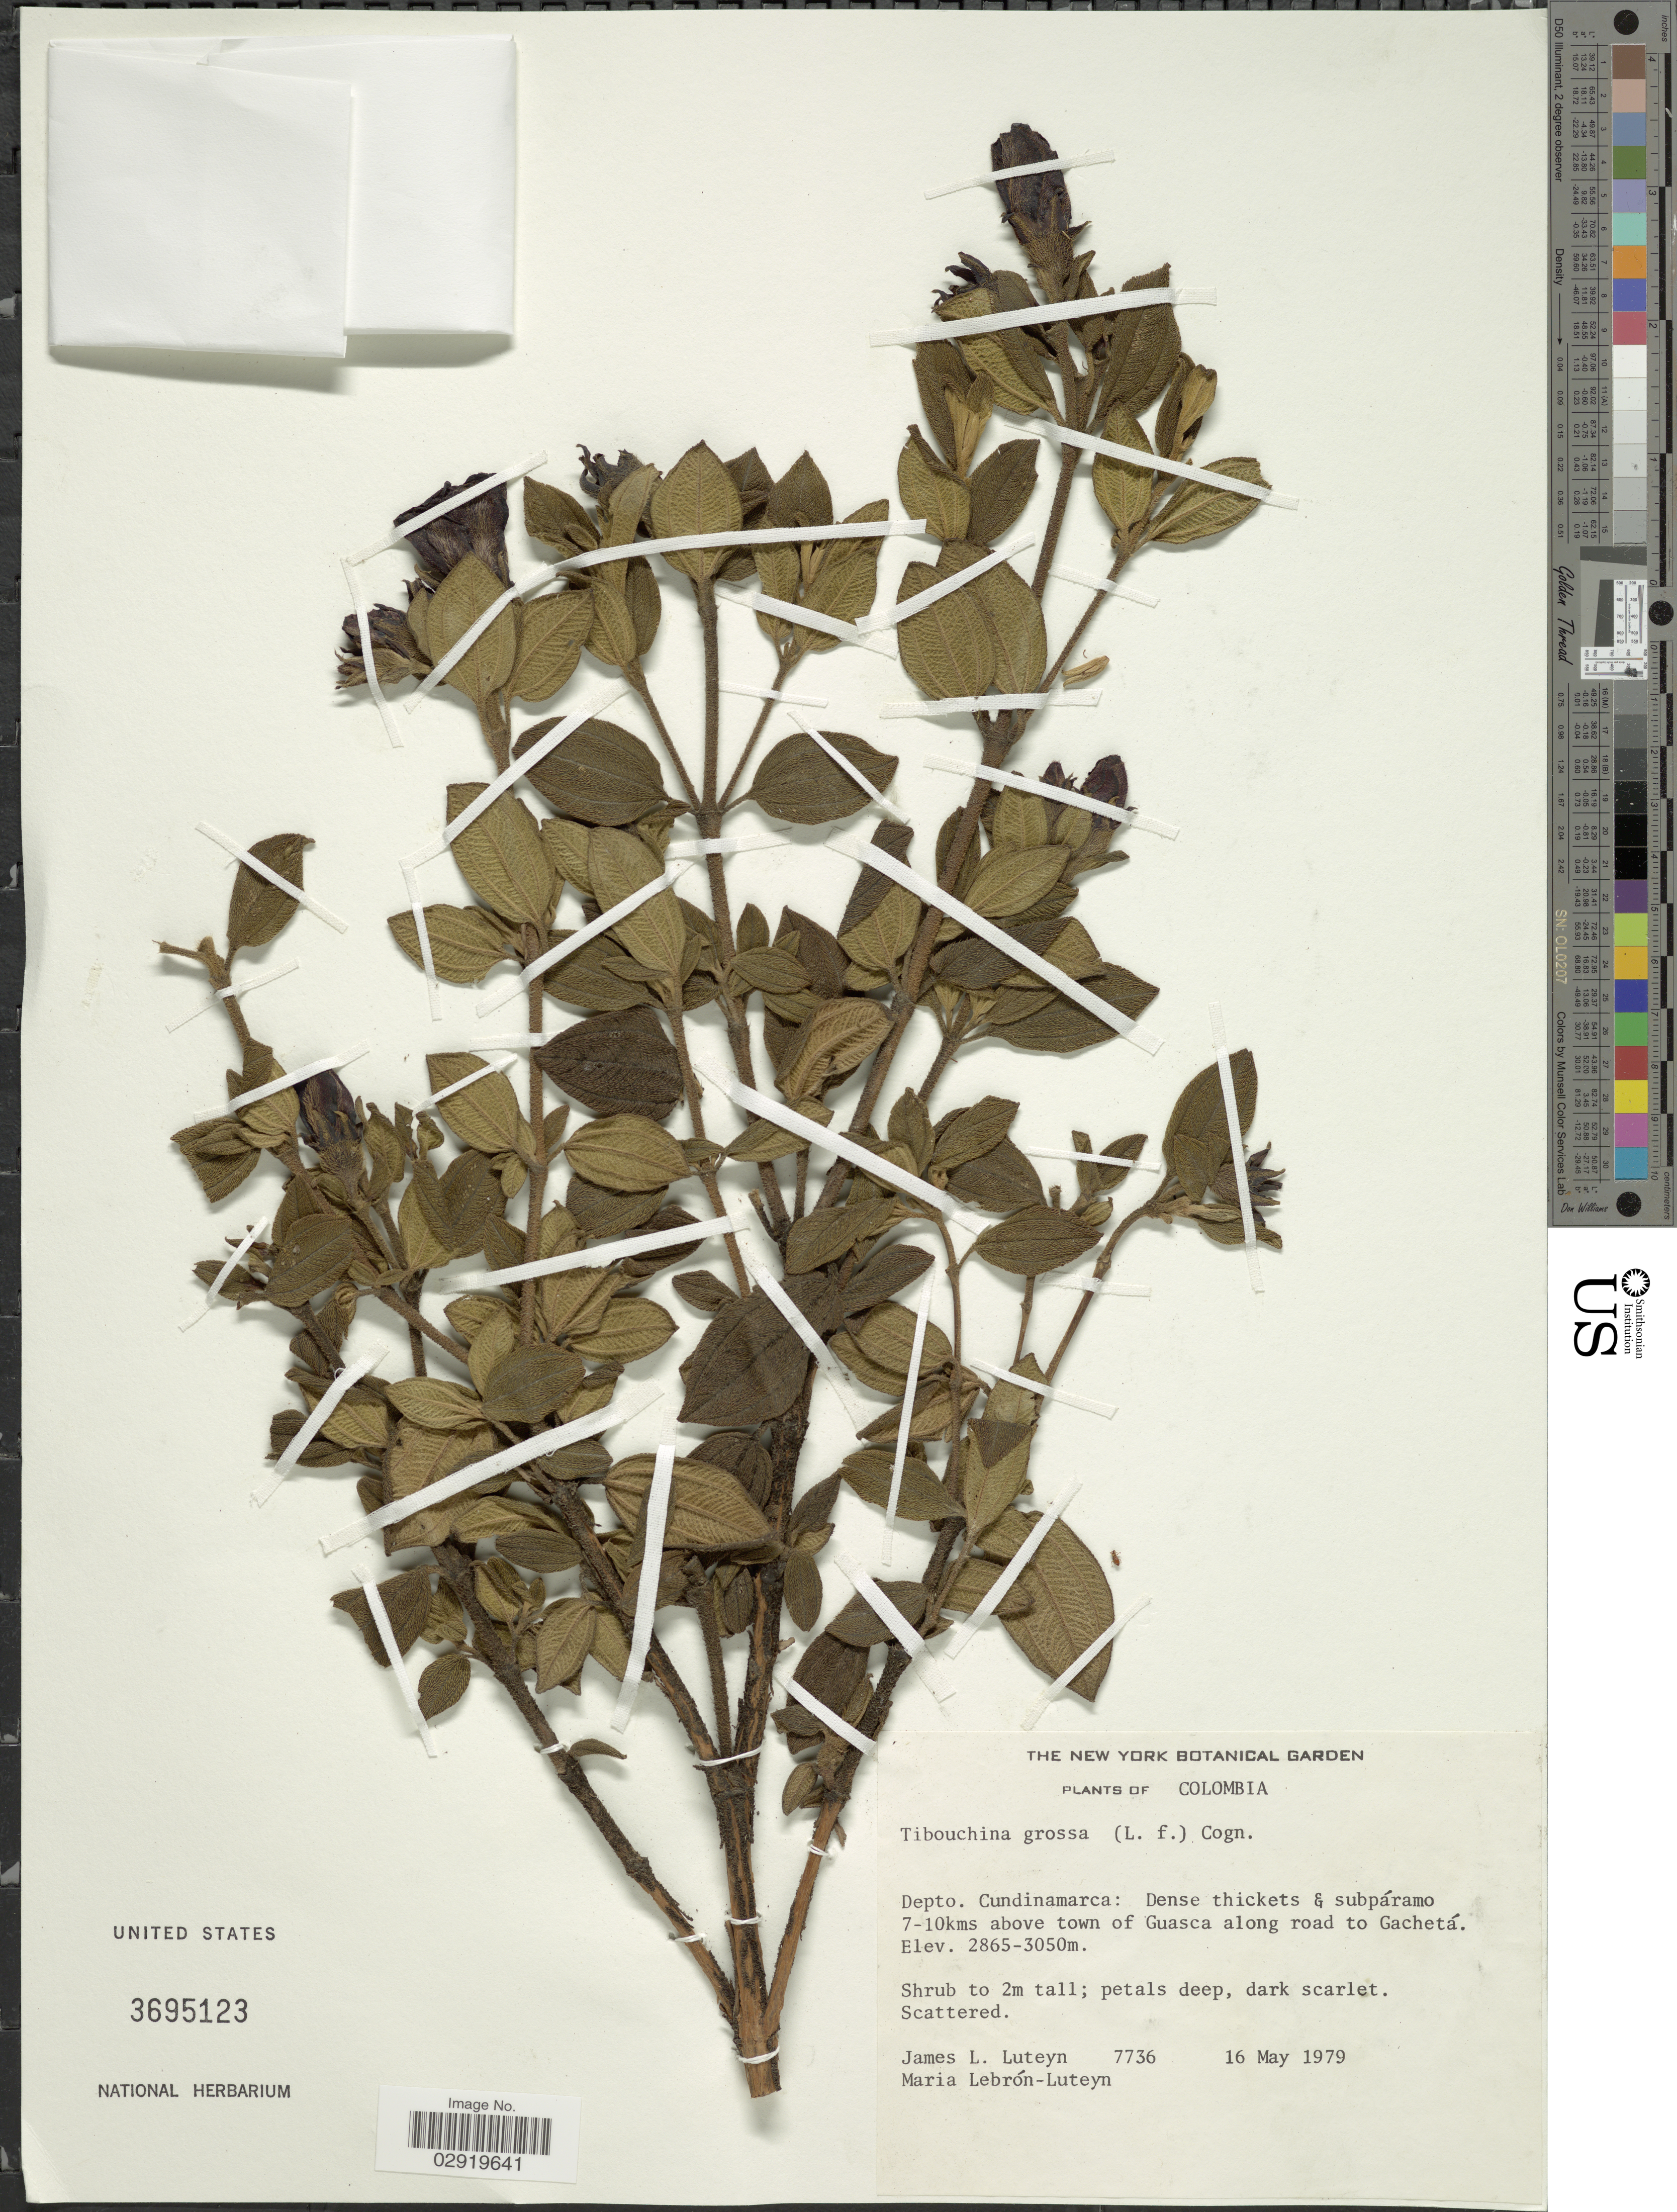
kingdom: Plantae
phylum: Tracheophyta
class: Magnoliopsida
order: Myrtales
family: Melastomataceae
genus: Chaetogastra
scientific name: Chaetogastra grossa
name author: (L. f.) P.J.F. Guim. & Michelang.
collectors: J. Luteyn & M. L. Lebrón-Luteyn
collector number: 7736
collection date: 1979-05-16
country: Colombia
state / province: Cundinamarca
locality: Depto.Cundinamarca: 7-10 kms above town of Guasca along road to Gachetá.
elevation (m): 2865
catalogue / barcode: US 3695123